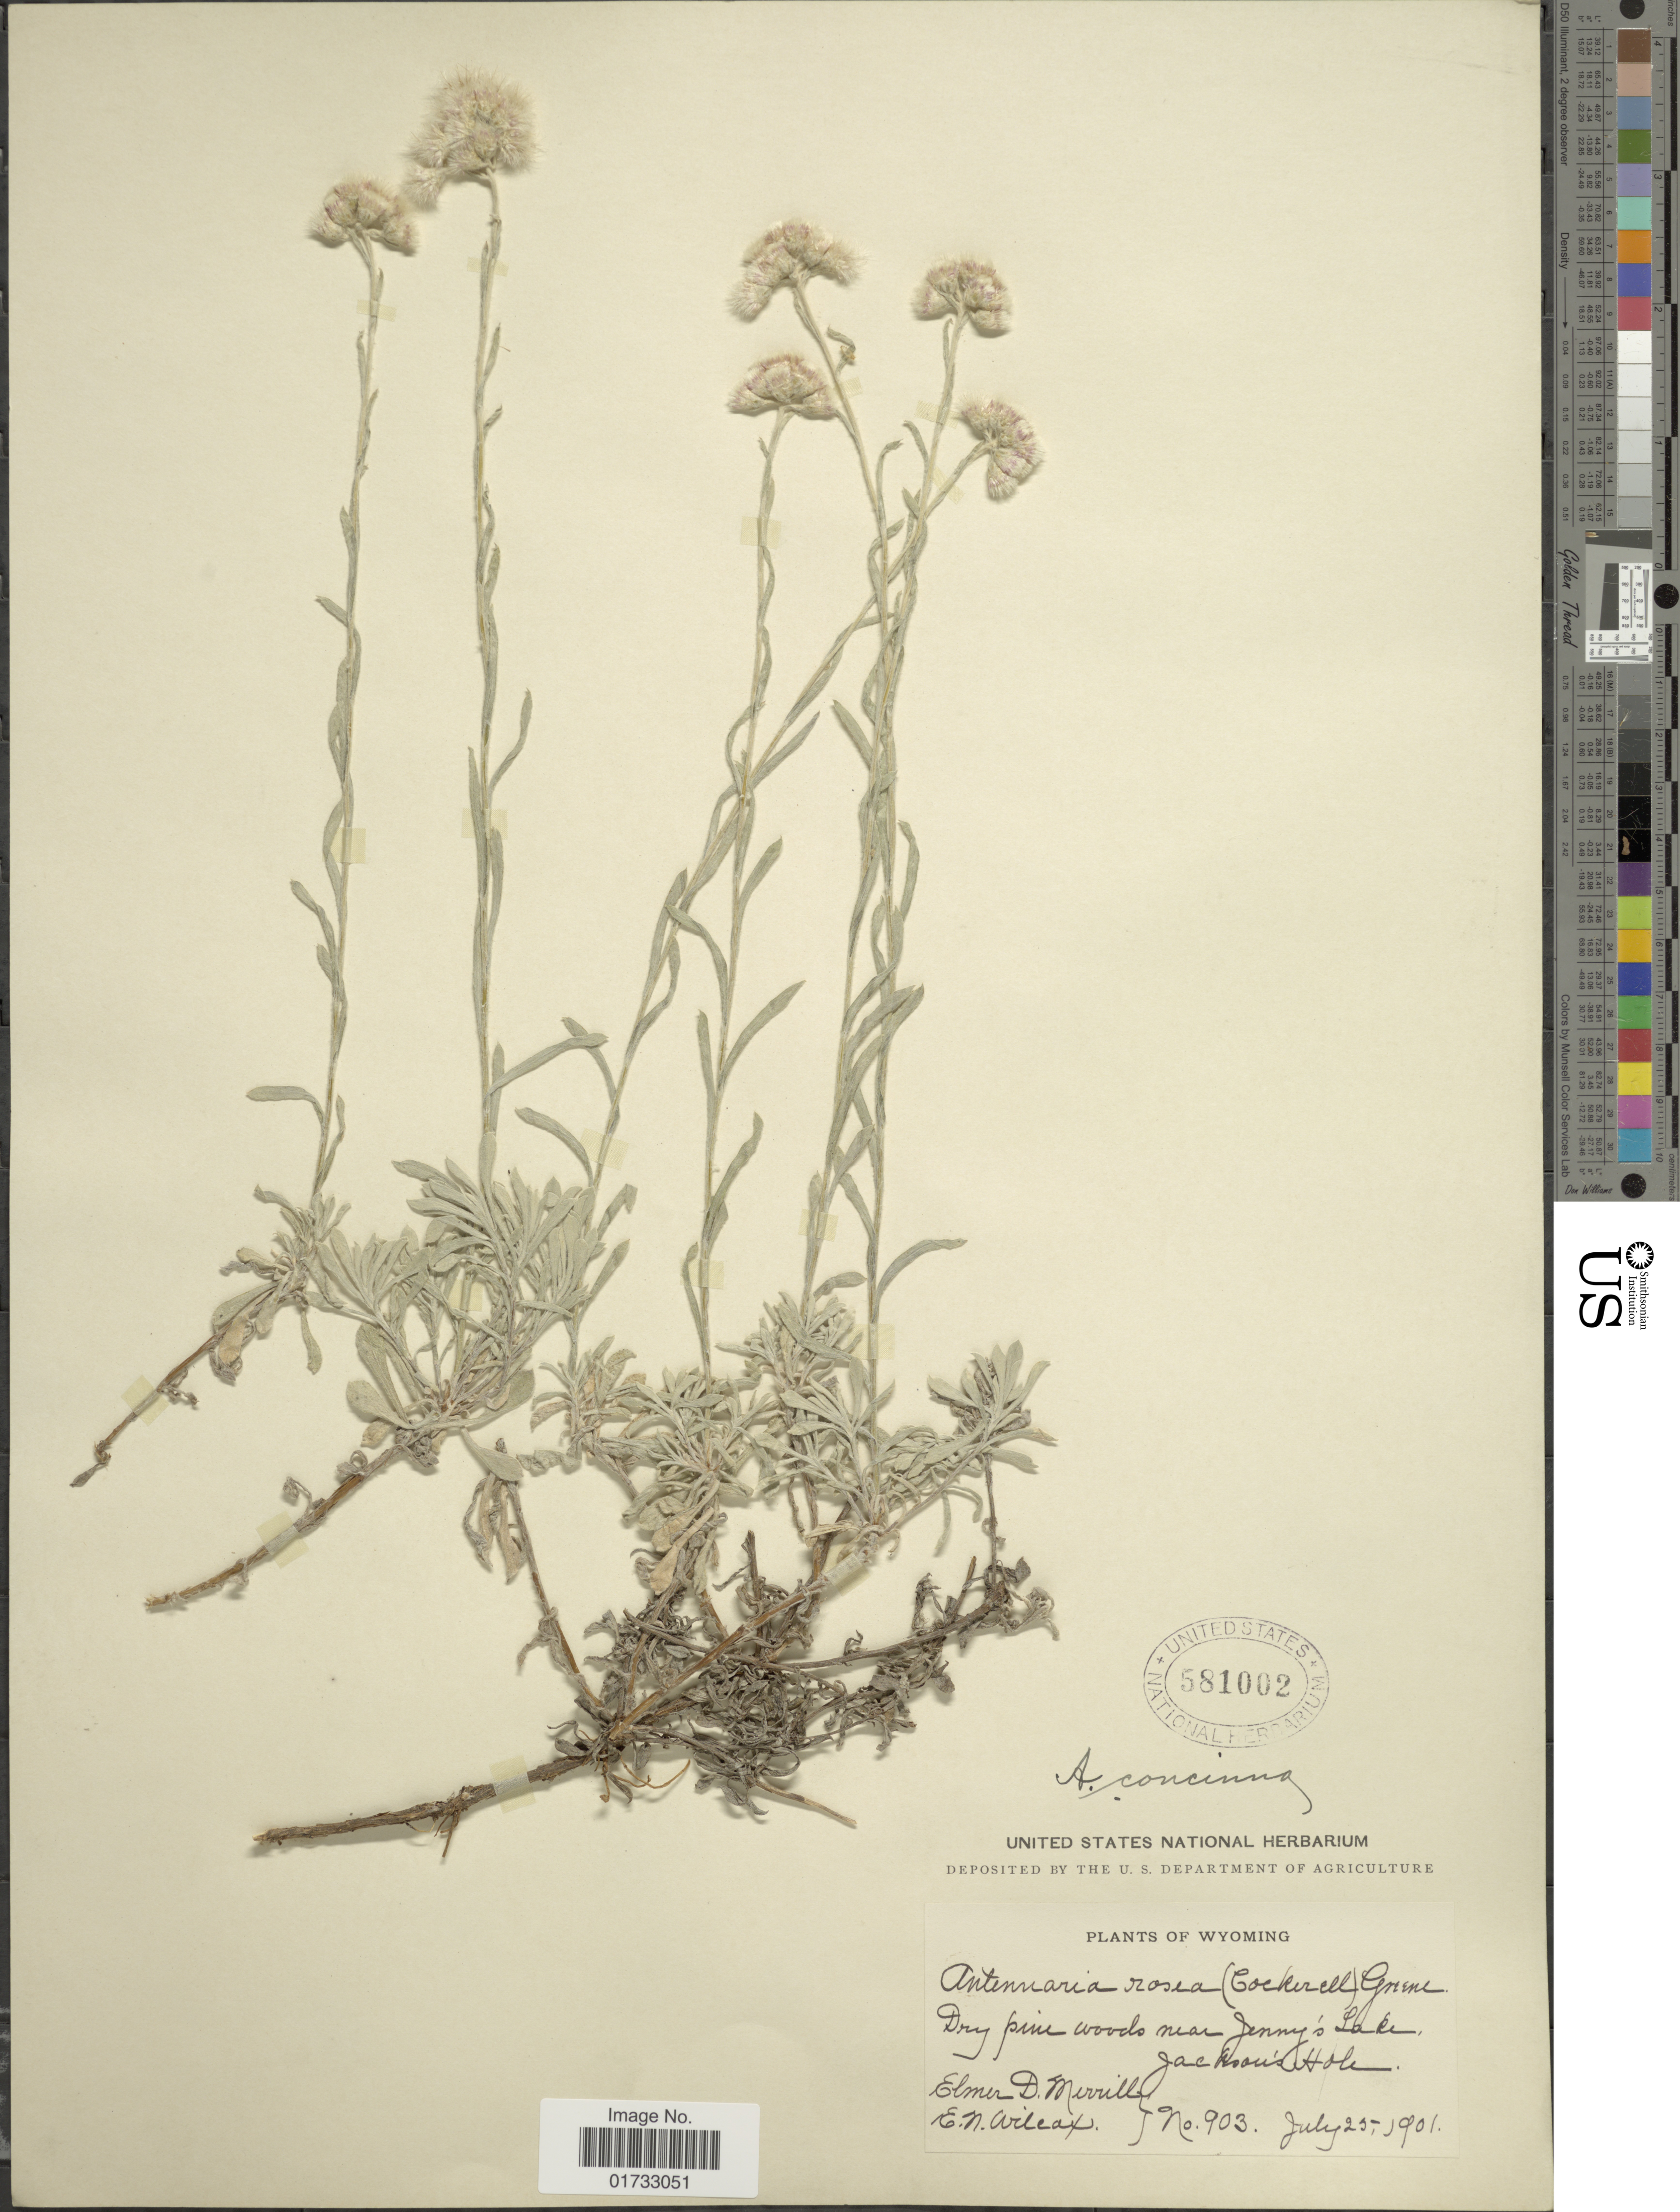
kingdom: Plantae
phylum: Tracheophyta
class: Magnoliopsida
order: Asterales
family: Asteraceae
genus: Antennaria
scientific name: Antennaria rosea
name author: Greene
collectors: E. D. Merrill & E. Wileax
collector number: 903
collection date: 1901-07-25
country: United States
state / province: Wyoming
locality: Dry pine woods near Jenny's Lake, Jackson's Hole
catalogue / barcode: US 581002